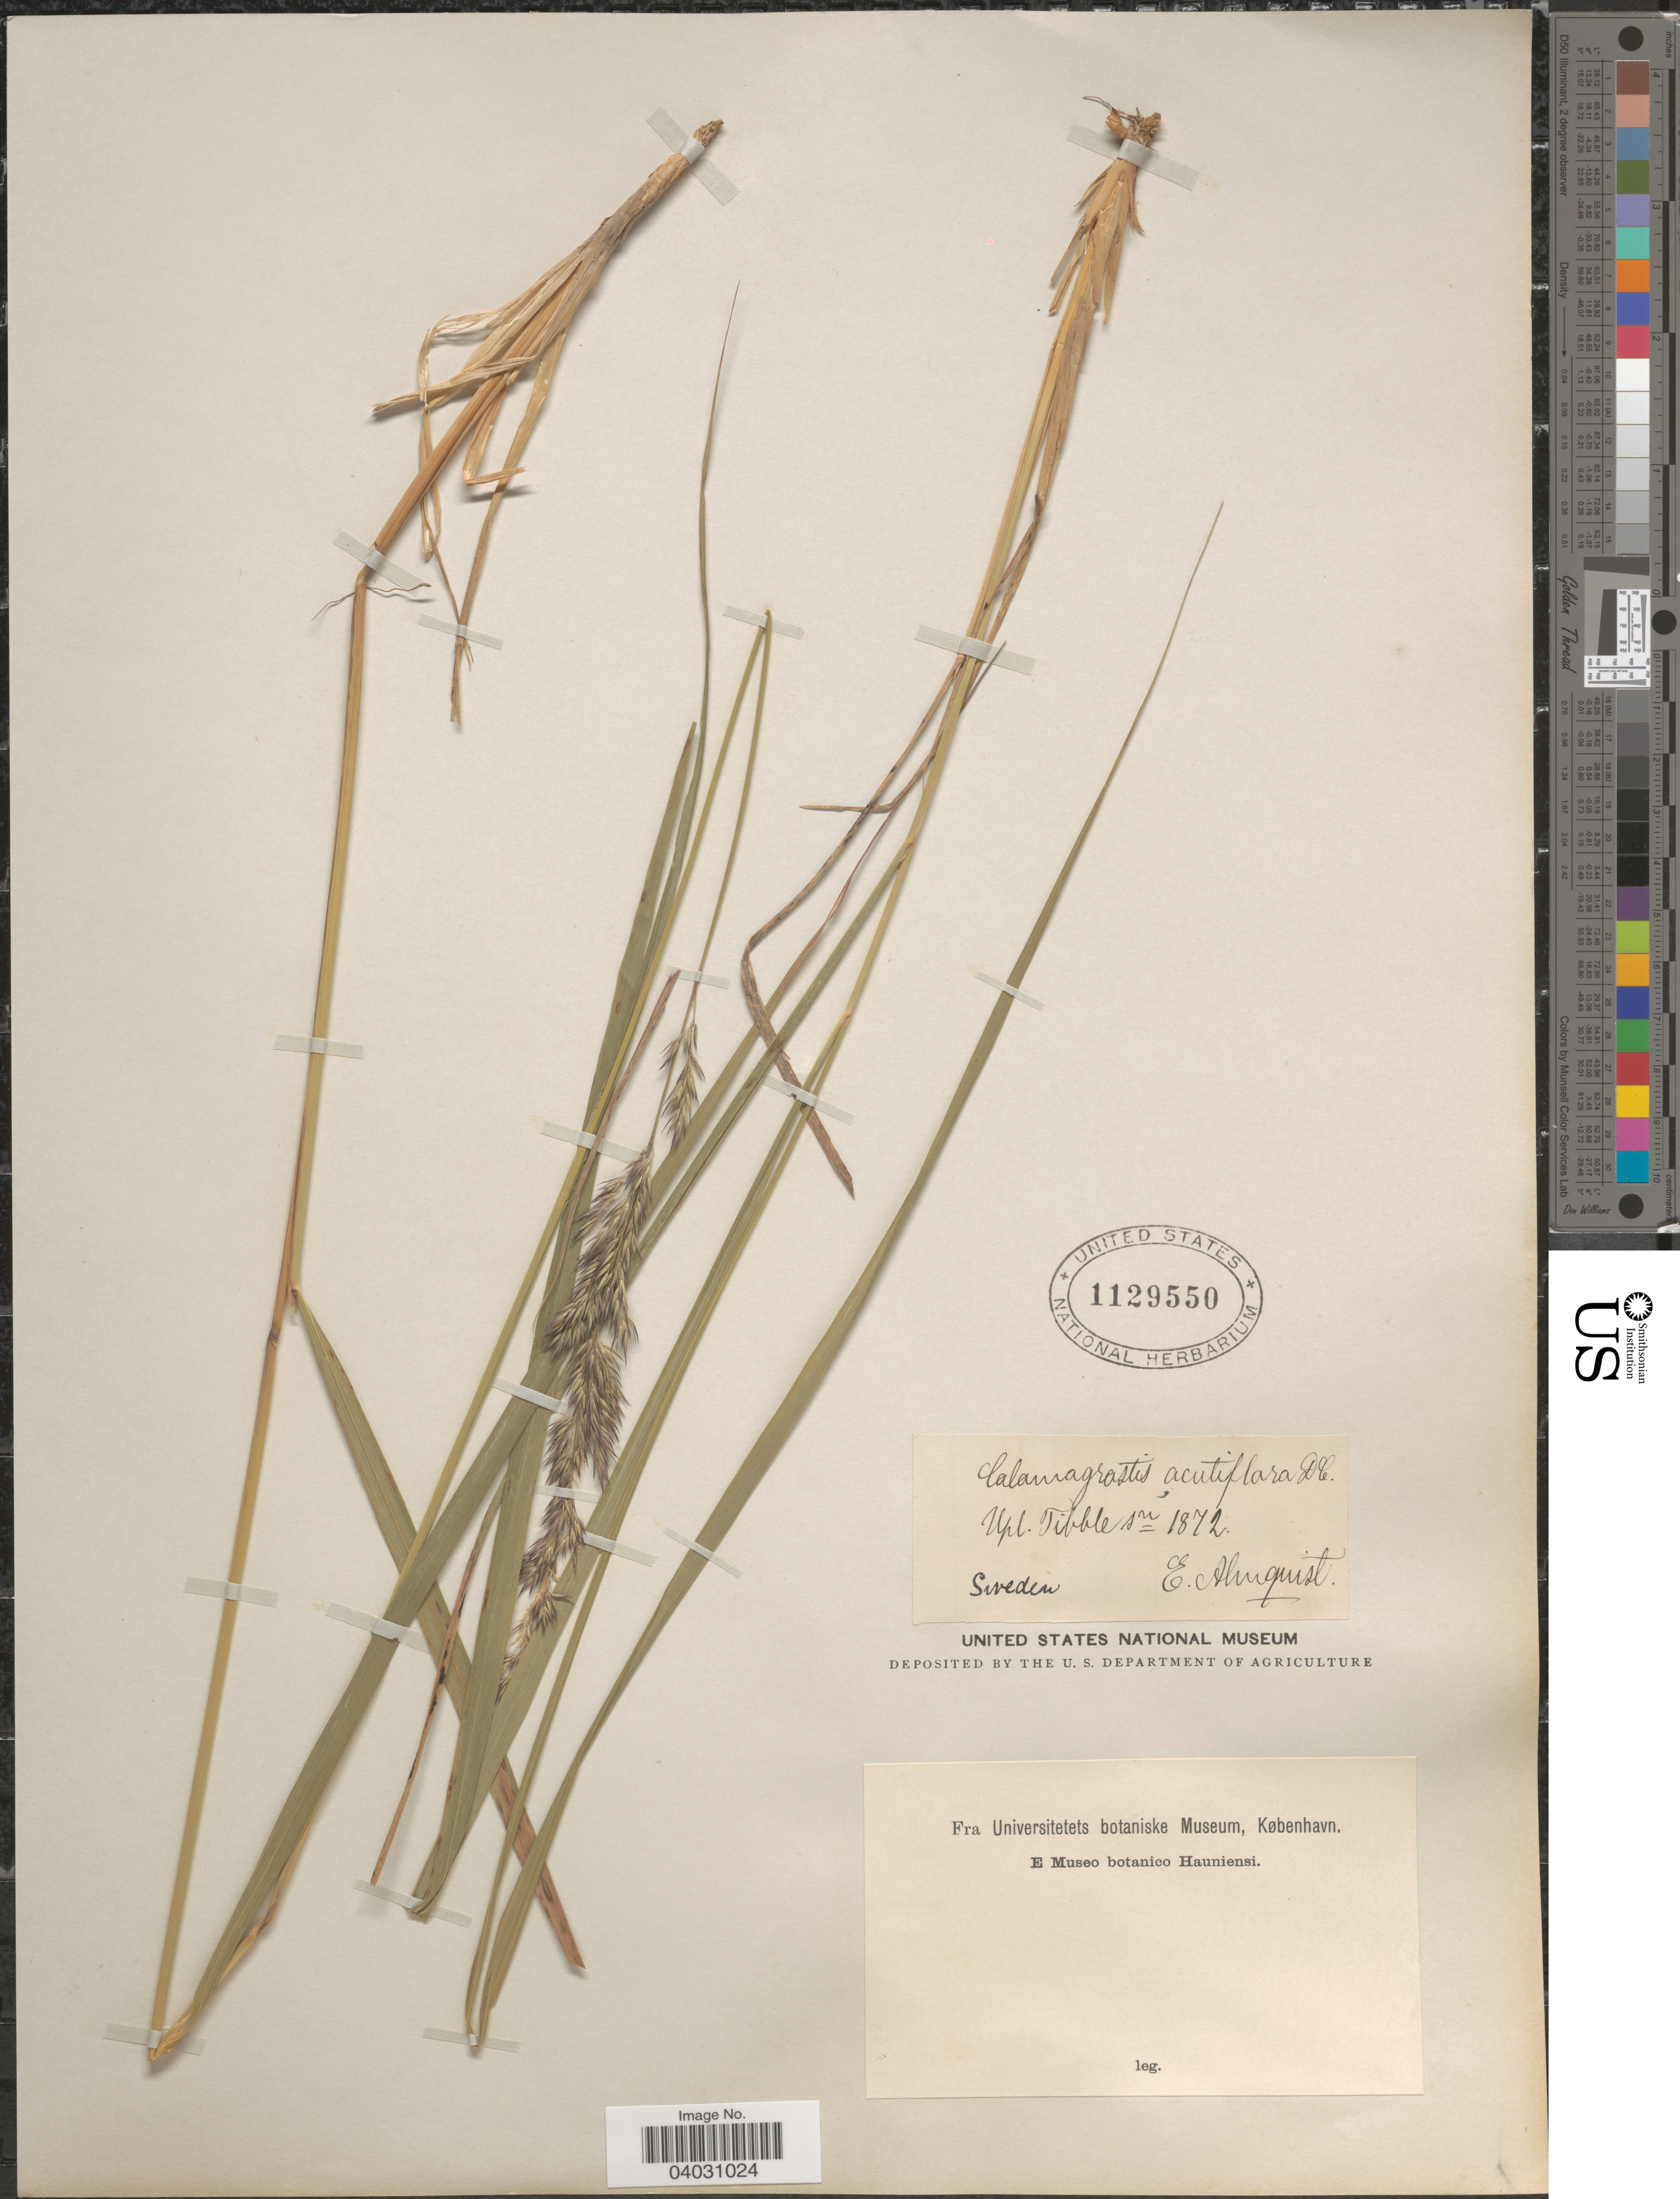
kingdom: Plantae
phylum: Tracheophyta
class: Liliopsida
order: Poales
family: Poaceae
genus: Calamagrostis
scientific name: Calamagrostis acutiflora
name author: (Schrad.) DC.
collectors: E. Almquist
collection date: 1872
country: Sweden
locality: Upl. Tibble sn.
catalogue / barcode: US 1129550